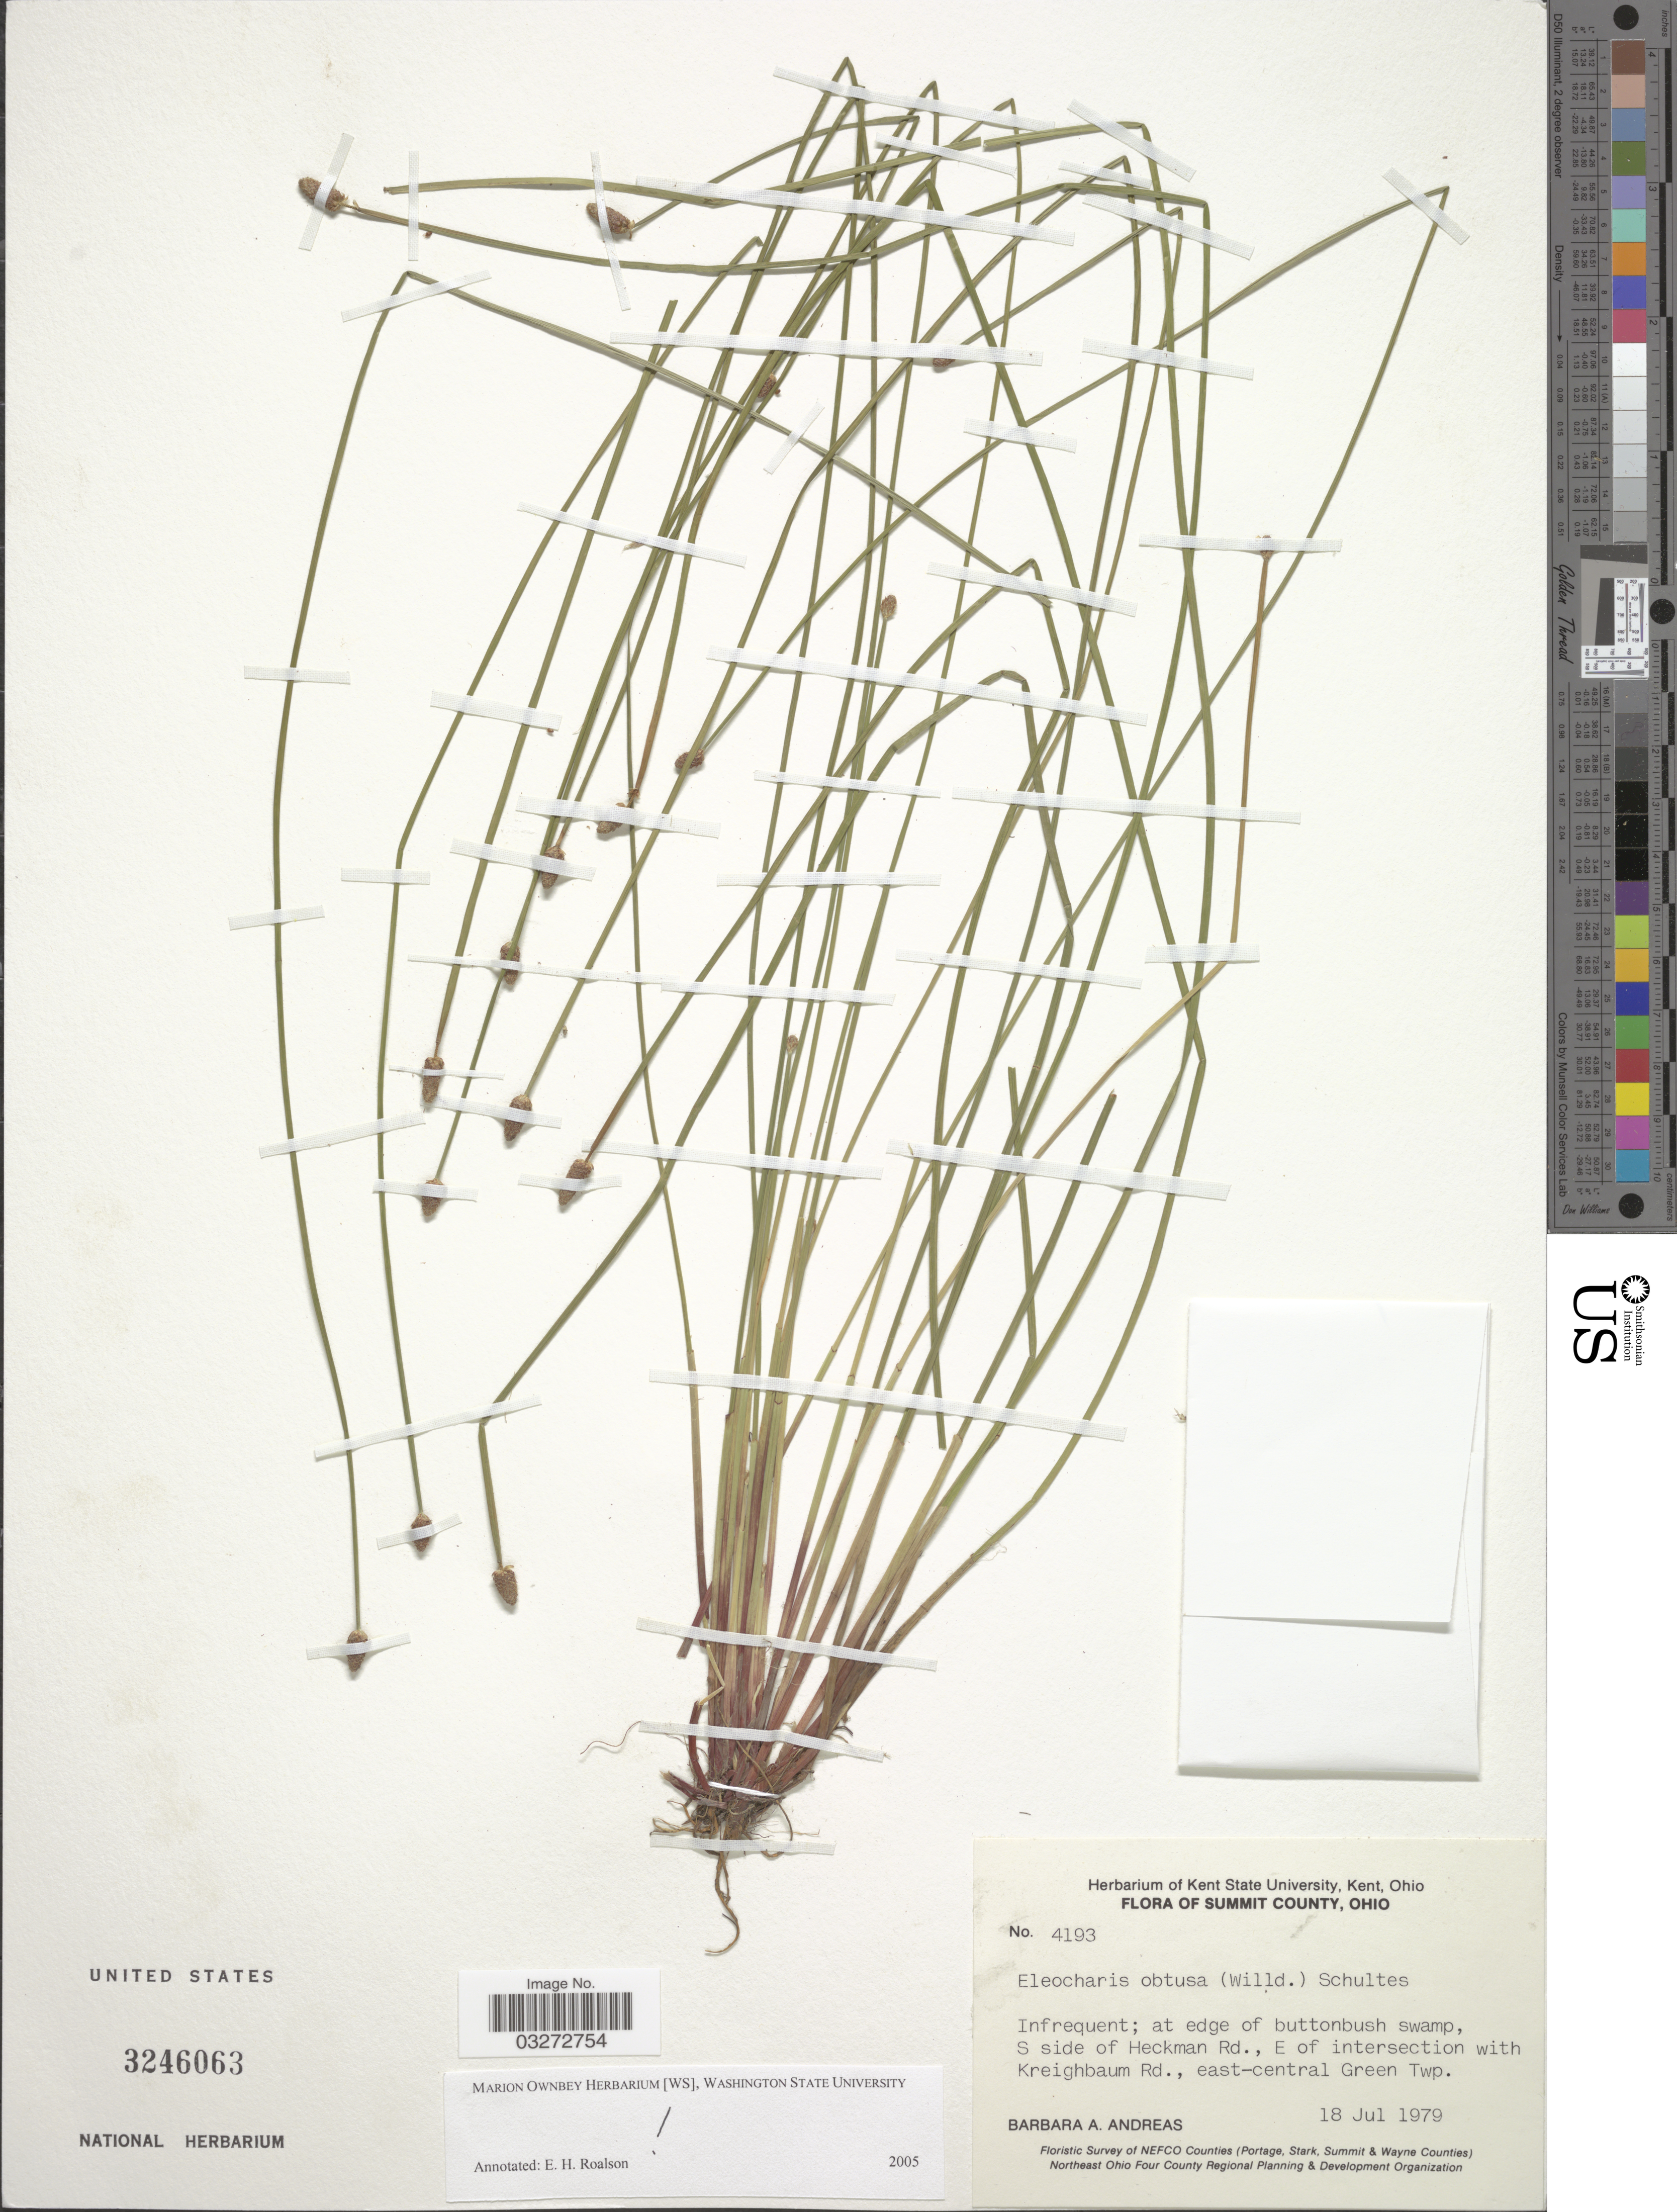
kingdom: Plantae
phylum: Tracheophyta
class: Liliopsida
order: Poales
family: Cyperaceae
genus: Eleocharis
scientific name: Eleocharis obtusa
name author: (Willd.) Schult.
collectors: B. A. Andreas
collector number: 4193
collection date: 1979-07-18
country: United States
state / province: Ohio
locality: Summit County. S side of Heckman Rd., E of intersection with Kreighbaum Rd., east-central Green Twp.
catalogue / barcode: US 3246063